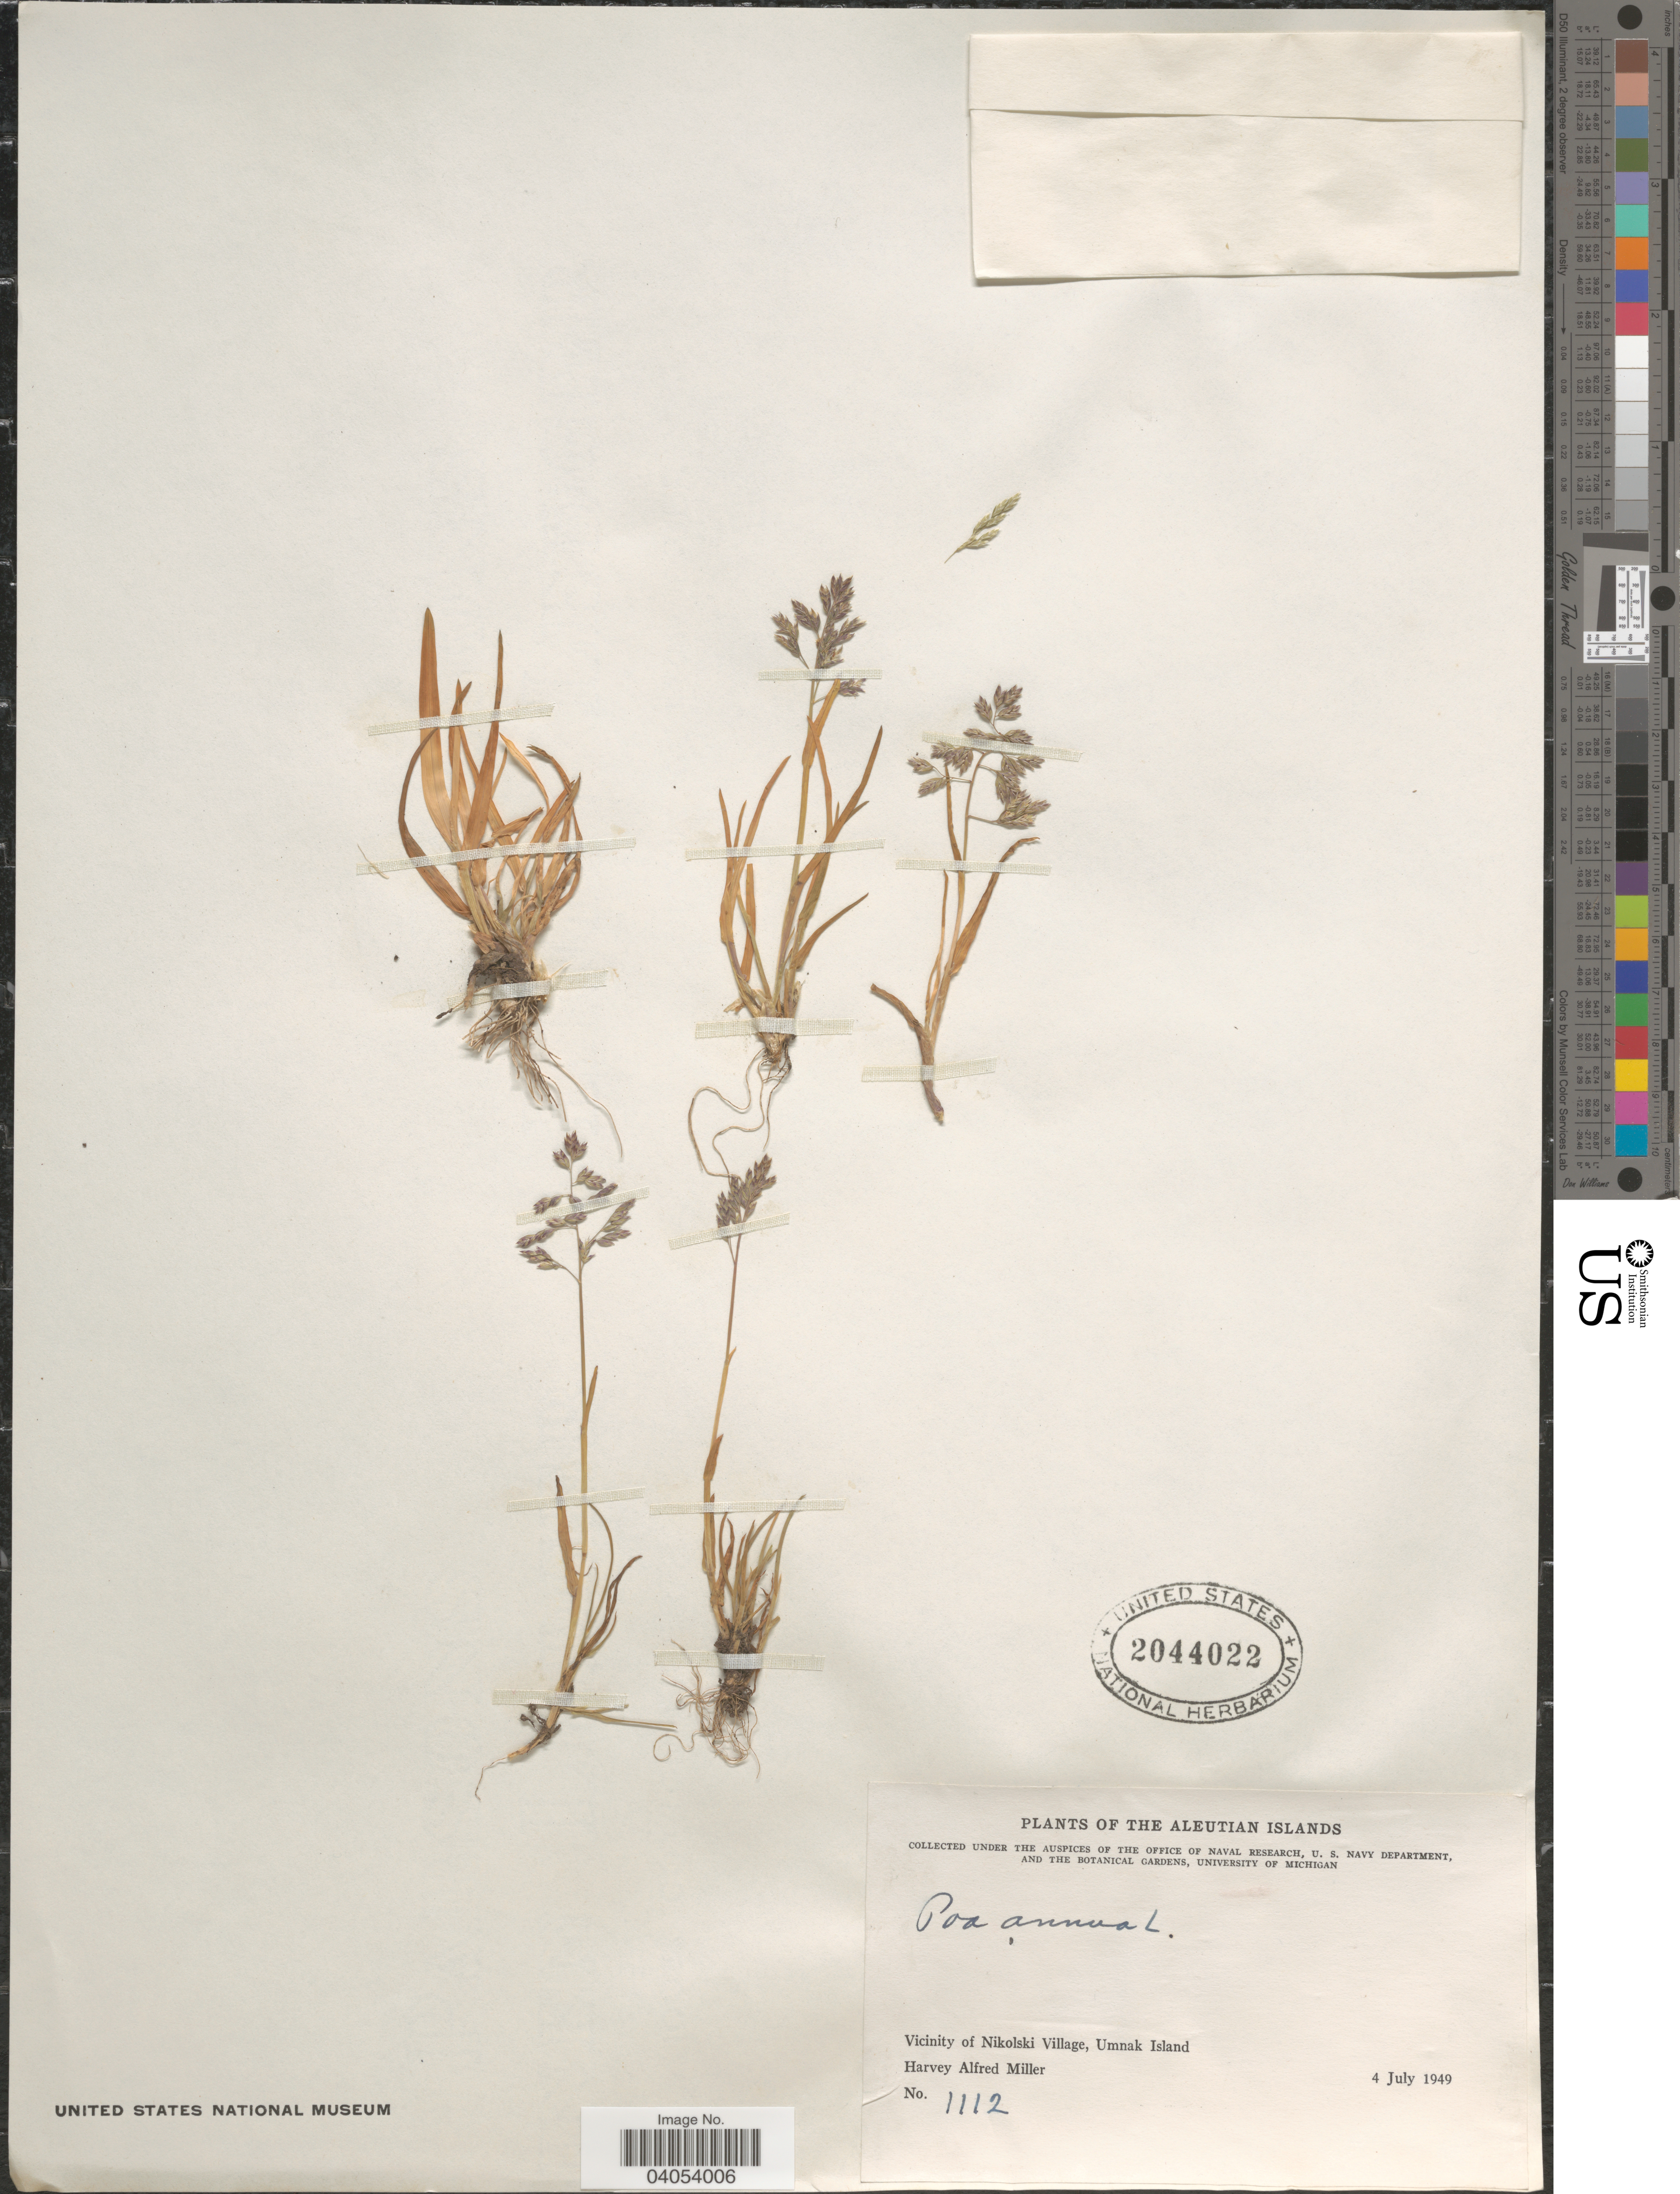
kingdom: Plantae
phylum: Tracheophyta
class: Liliopsida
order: Poales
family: Poaceae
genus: Poa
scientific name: Poa annua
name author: L.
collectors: H. A. Miller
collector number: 1112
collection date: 1949-07-04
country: United States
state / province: Alaska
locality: The Aleutian Islands. Vicinity of Nikolski Village, Umnak Island.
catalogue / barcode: US 2044022